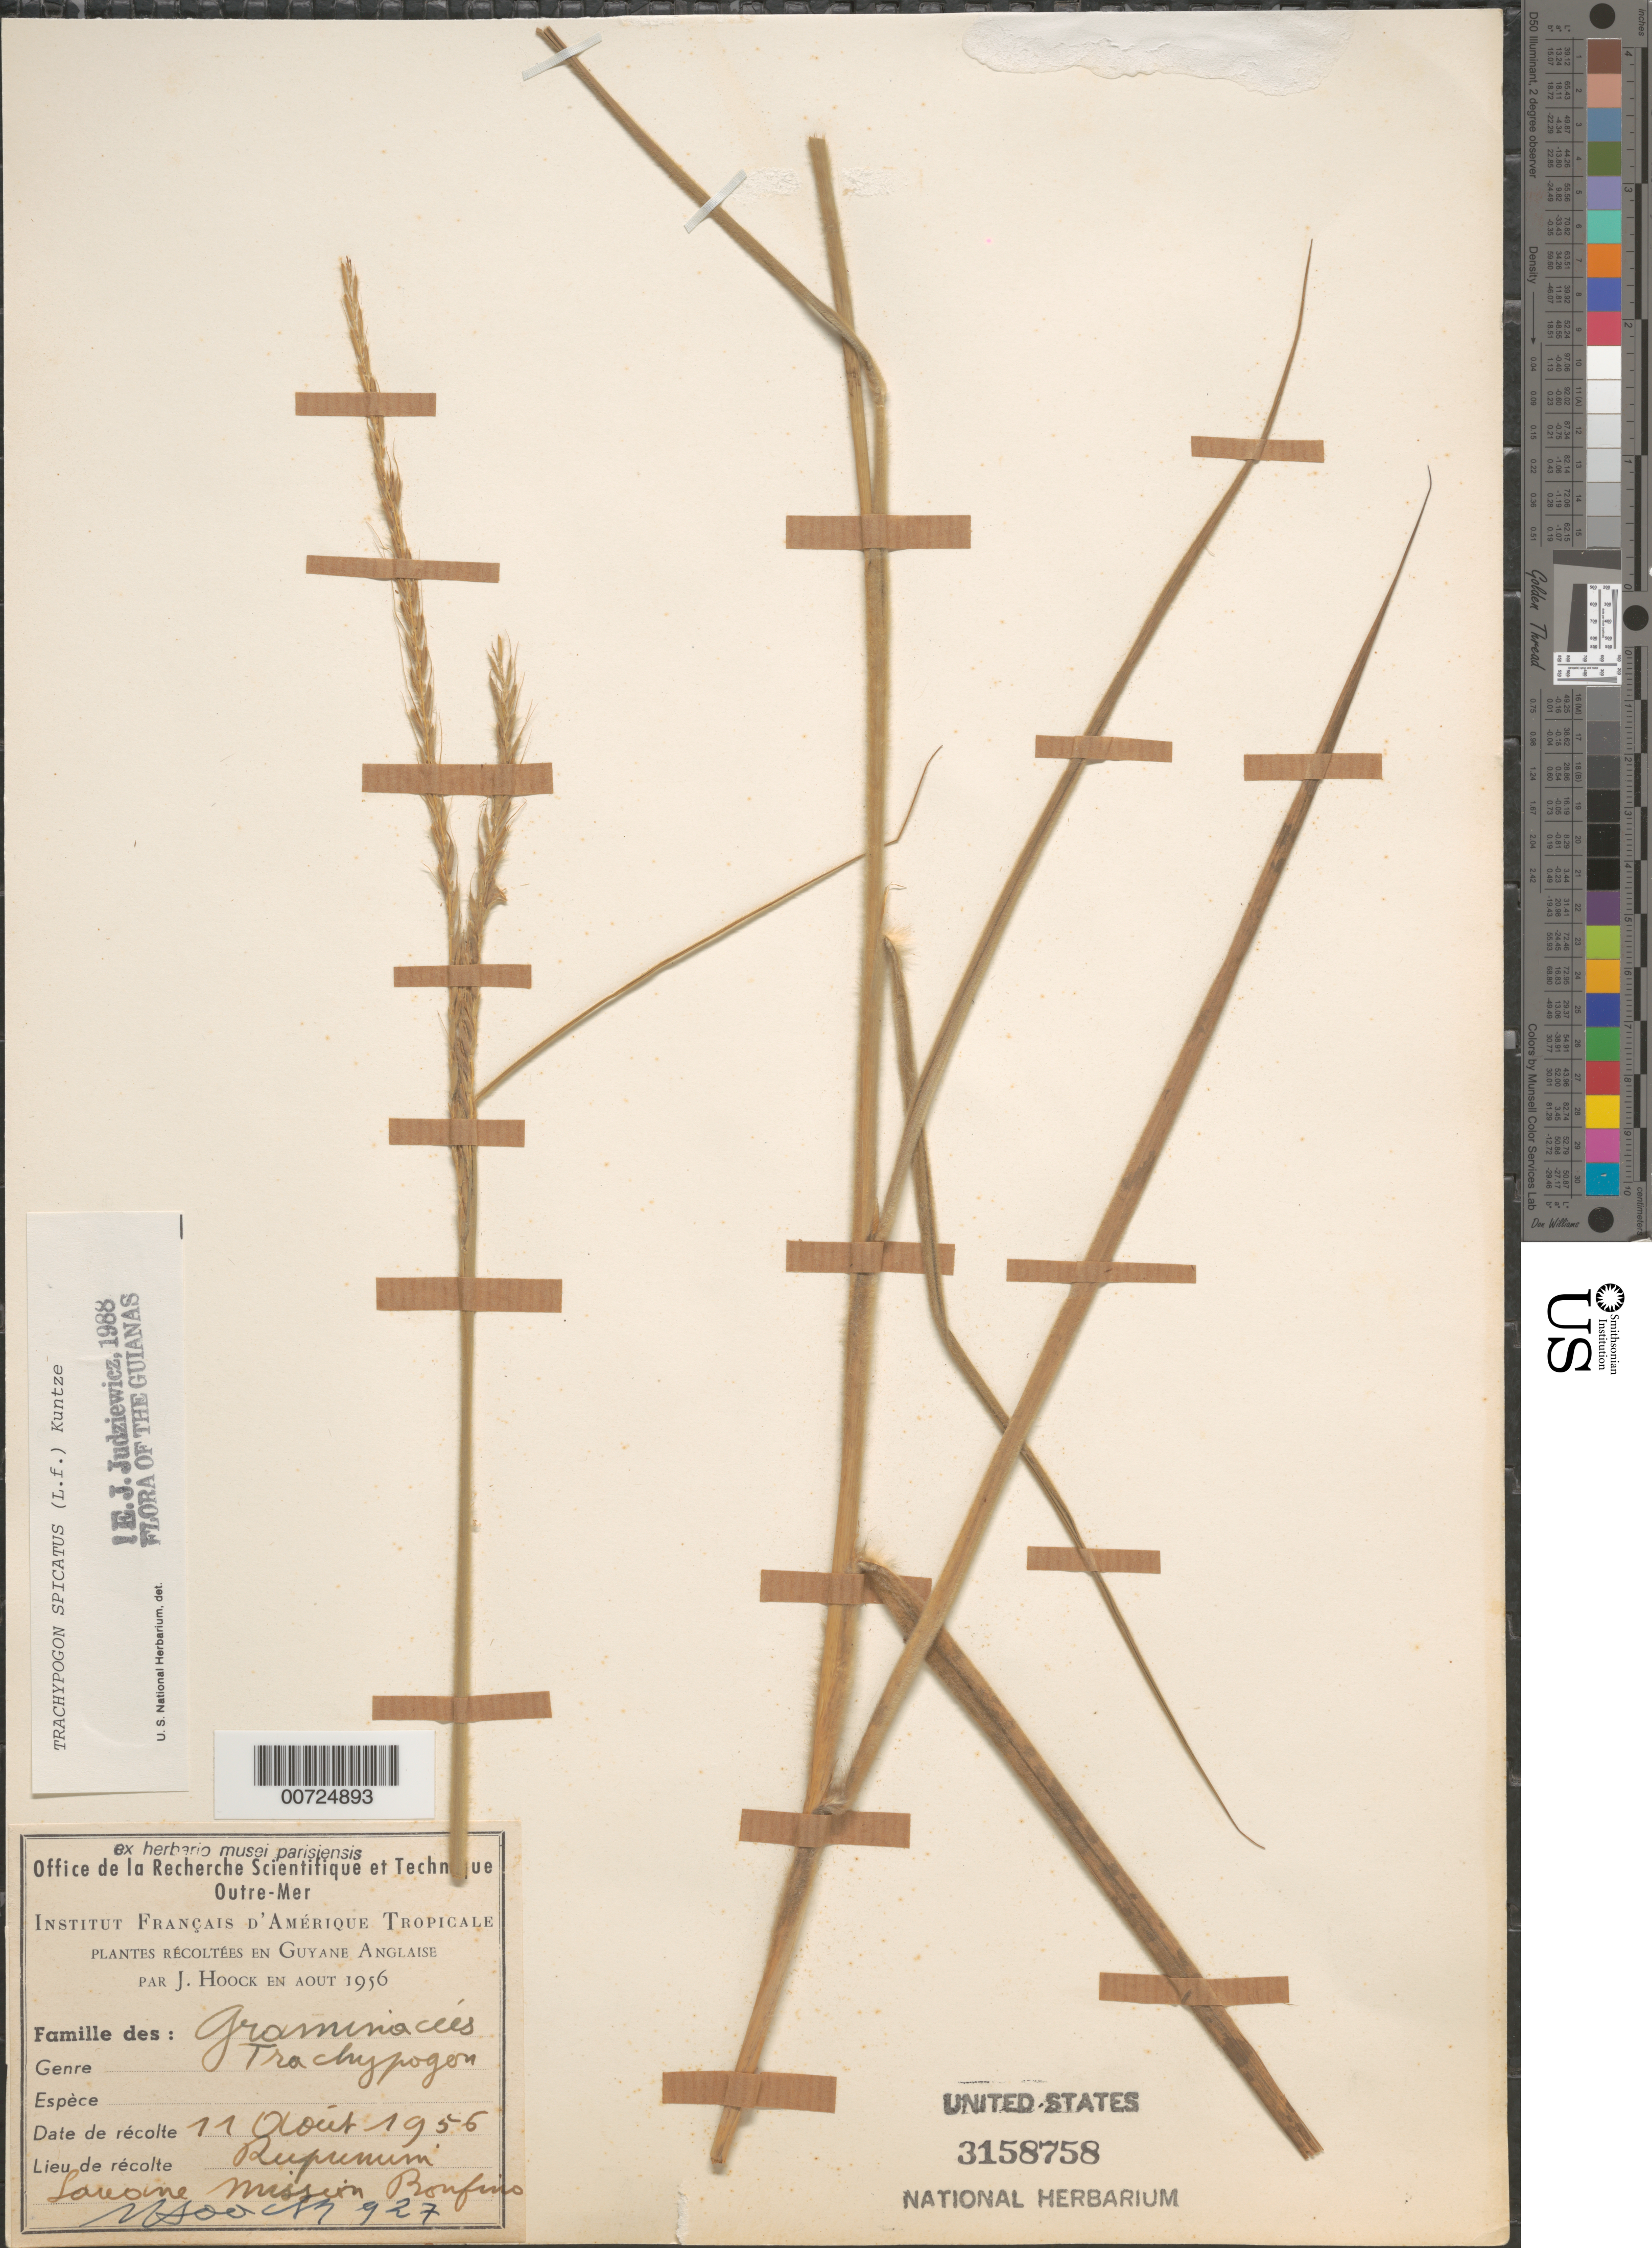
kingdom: Plantae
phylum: Tracheophyta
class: Liliopsida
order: Poales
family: Poaceae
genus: Trachypogon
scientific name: Trachypogon spicatus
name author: (L. f.) Kuntze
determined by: Judziewicz, E. J.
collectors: J. Hoock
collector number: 927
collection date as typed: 11-Aug-56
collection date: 1956-08-11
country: Guyana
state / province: U. Takutu-U. Essequibo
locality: Rupununi, Savane Mission Bonfino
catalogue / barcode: US 3158758